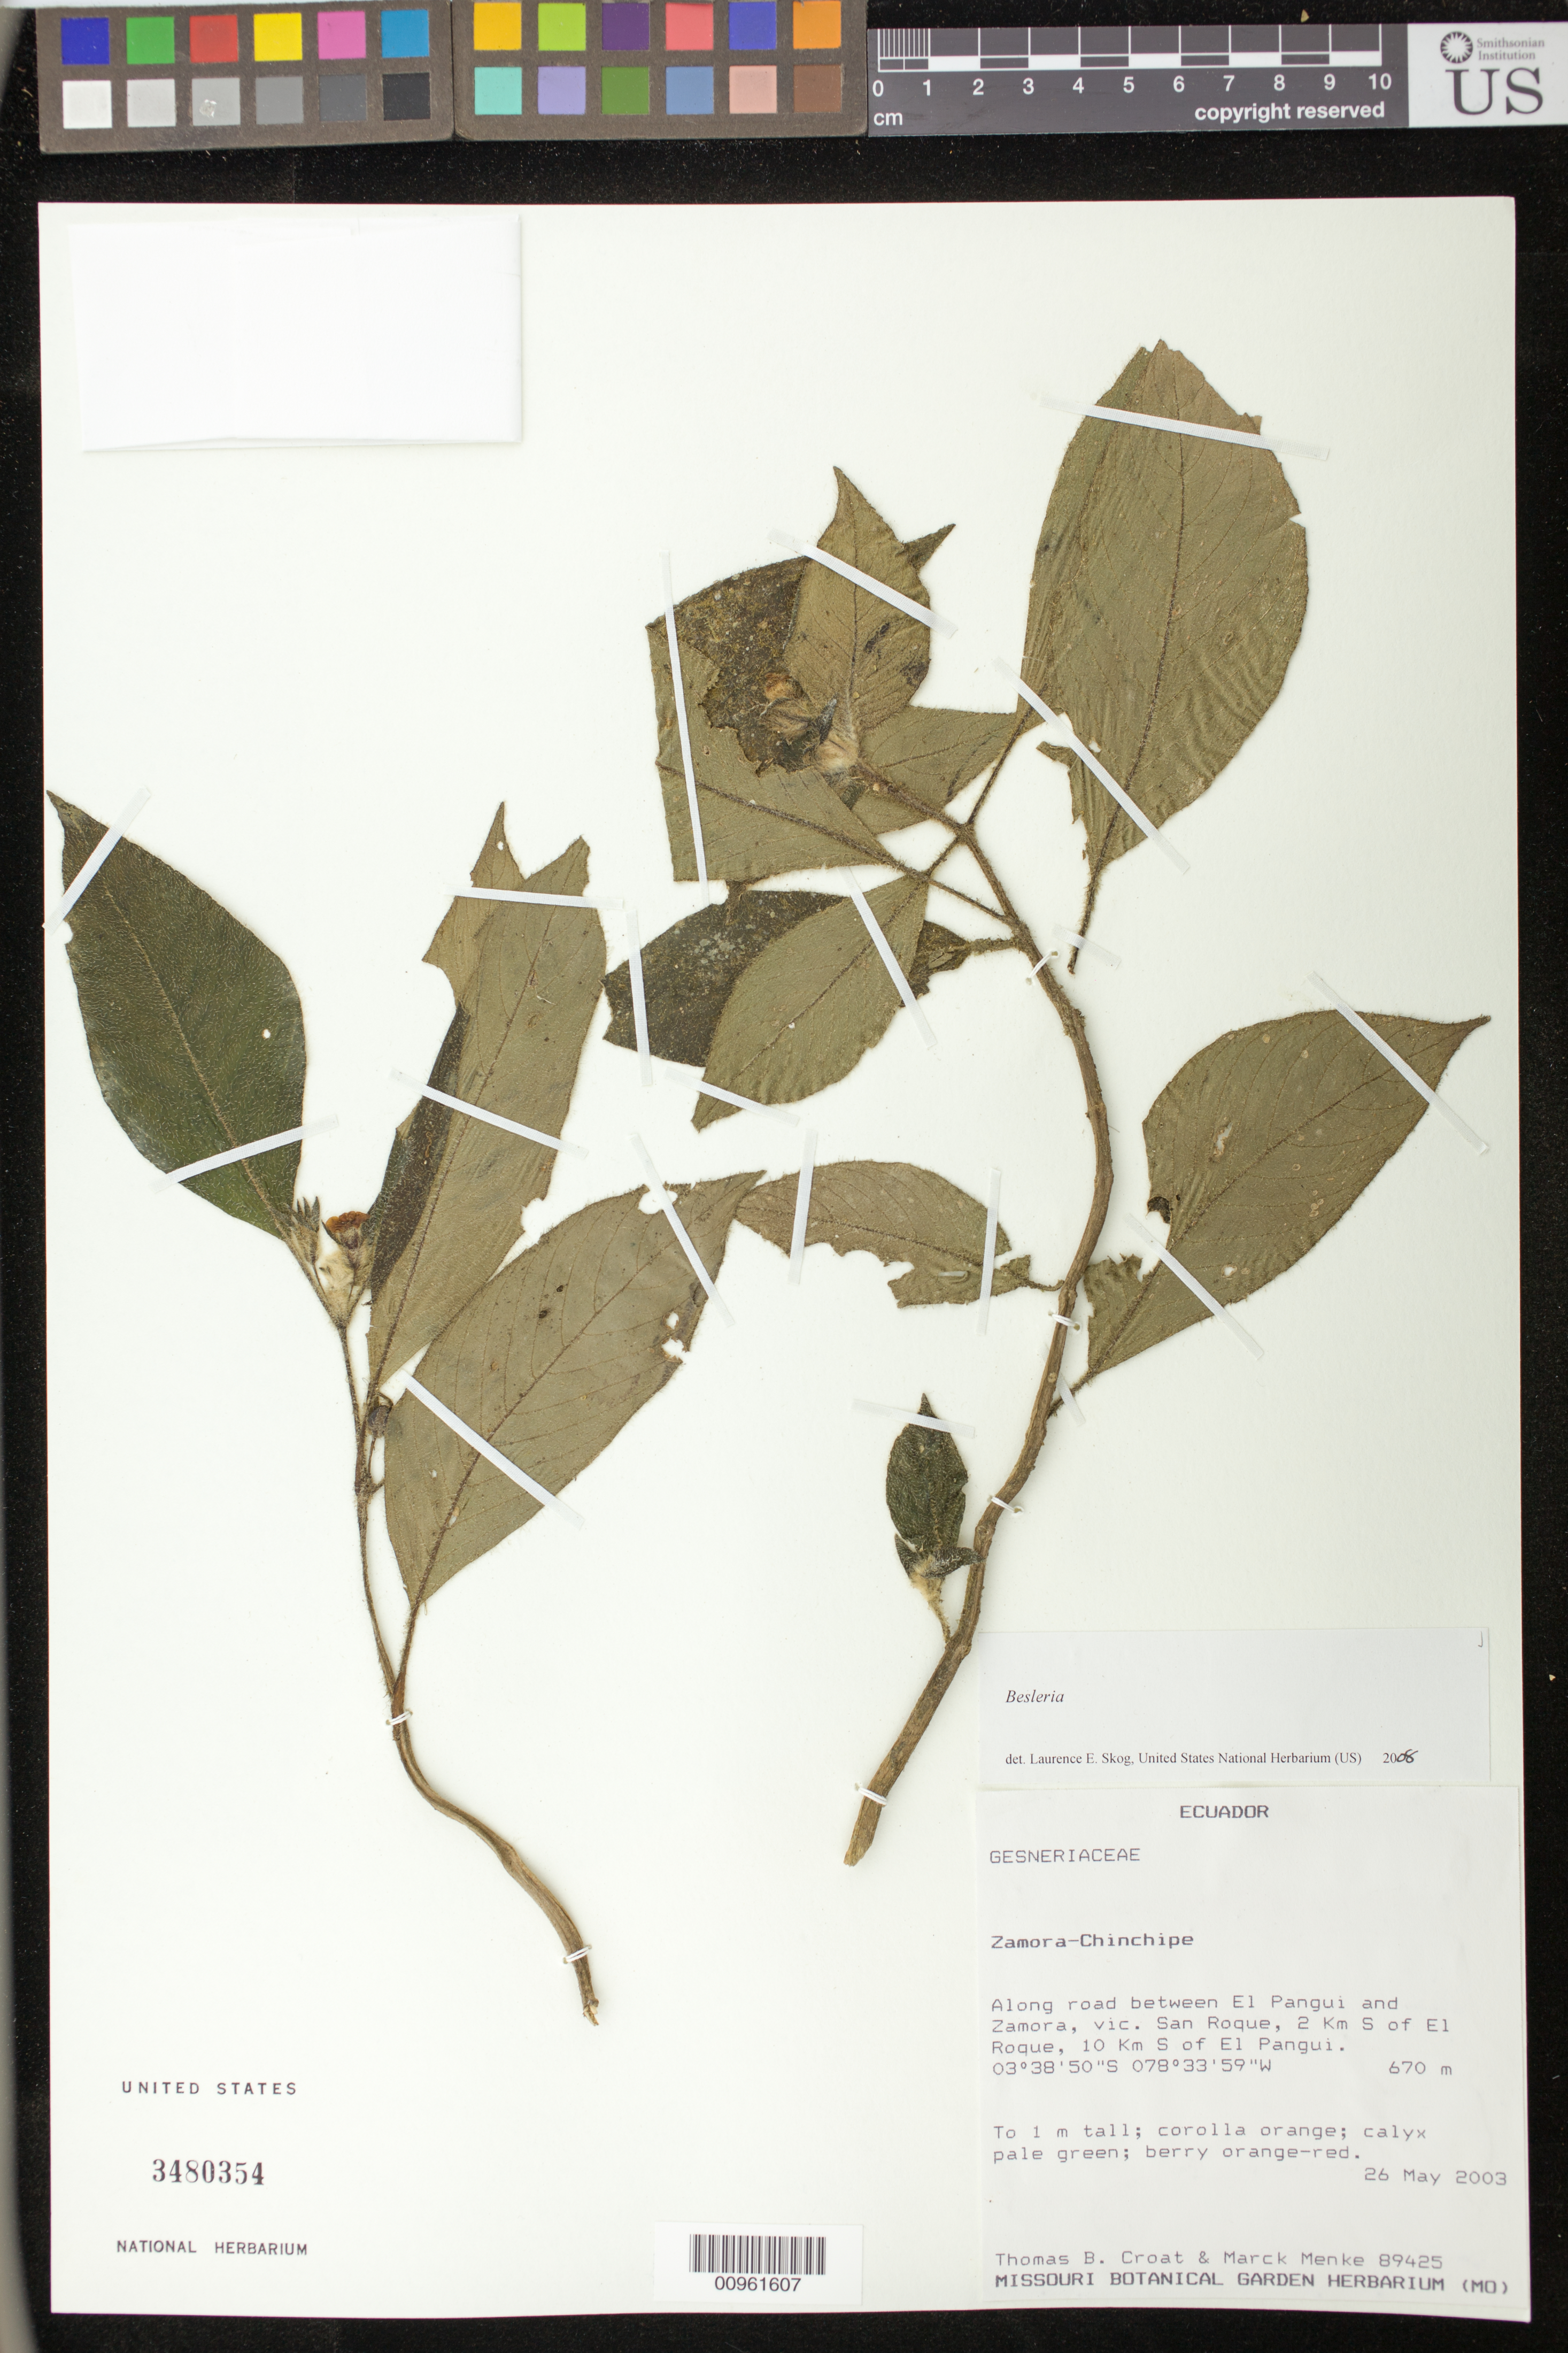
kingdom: Plantae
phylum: Tracheophyta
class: Magnoliopsida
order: Lamiales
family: Gesneriaceae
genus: Besleria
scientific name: Besleria sp.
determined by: Skog, Laurence E.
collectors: T. B. Croat & M. Menke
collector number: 89425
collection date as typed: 26 May 2003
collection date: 2003-05-26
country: Ecuador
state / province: Zamora-Chinchipe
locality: Along road between El Pangui and Zamora, vic. San Roque, 2 Km S of El Roque, 10 Km S of El Pangui.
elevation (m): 670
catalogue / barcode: US 3480354